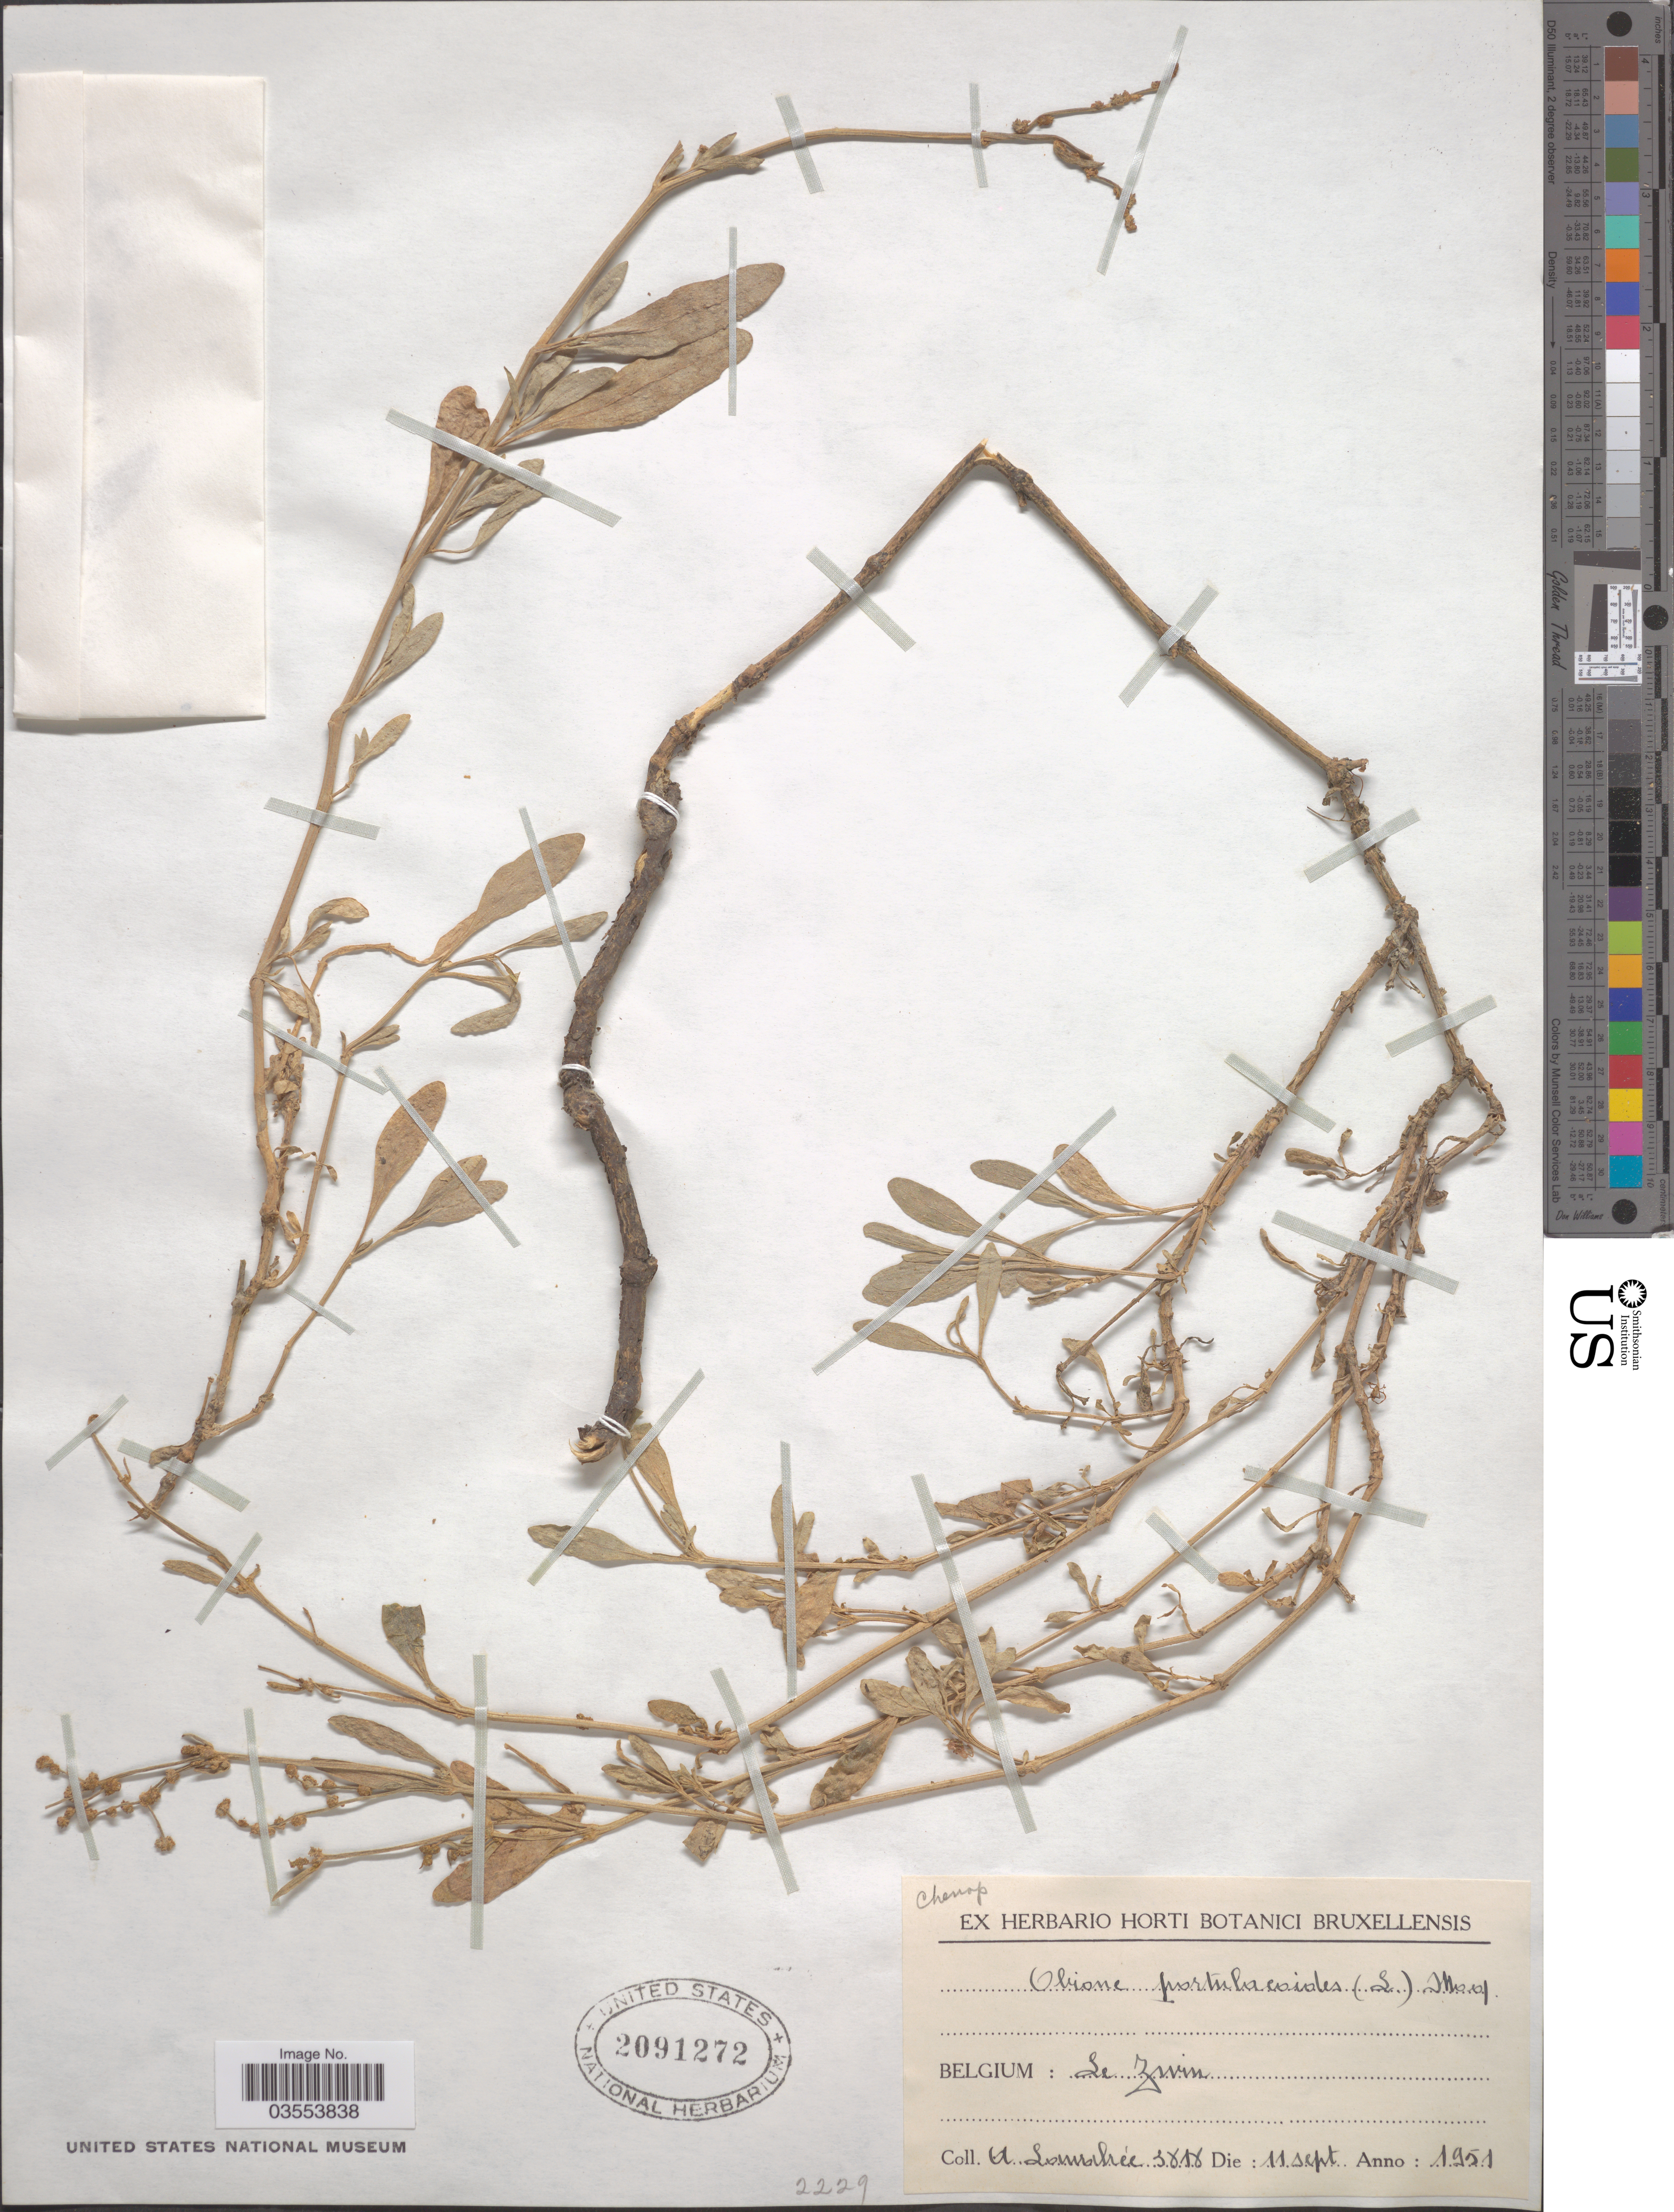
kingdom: Plantae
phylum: Tracheophyta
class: Magnoliopsida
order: Caryophyllales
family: Amaranthaceae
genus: Atriplex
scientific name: Atriplex portulacoides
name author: L.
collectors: A. G. Lawalrée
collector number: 3818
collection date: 1951-09-11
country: Belgium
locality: Le Zwin.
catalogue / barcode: US 2091272